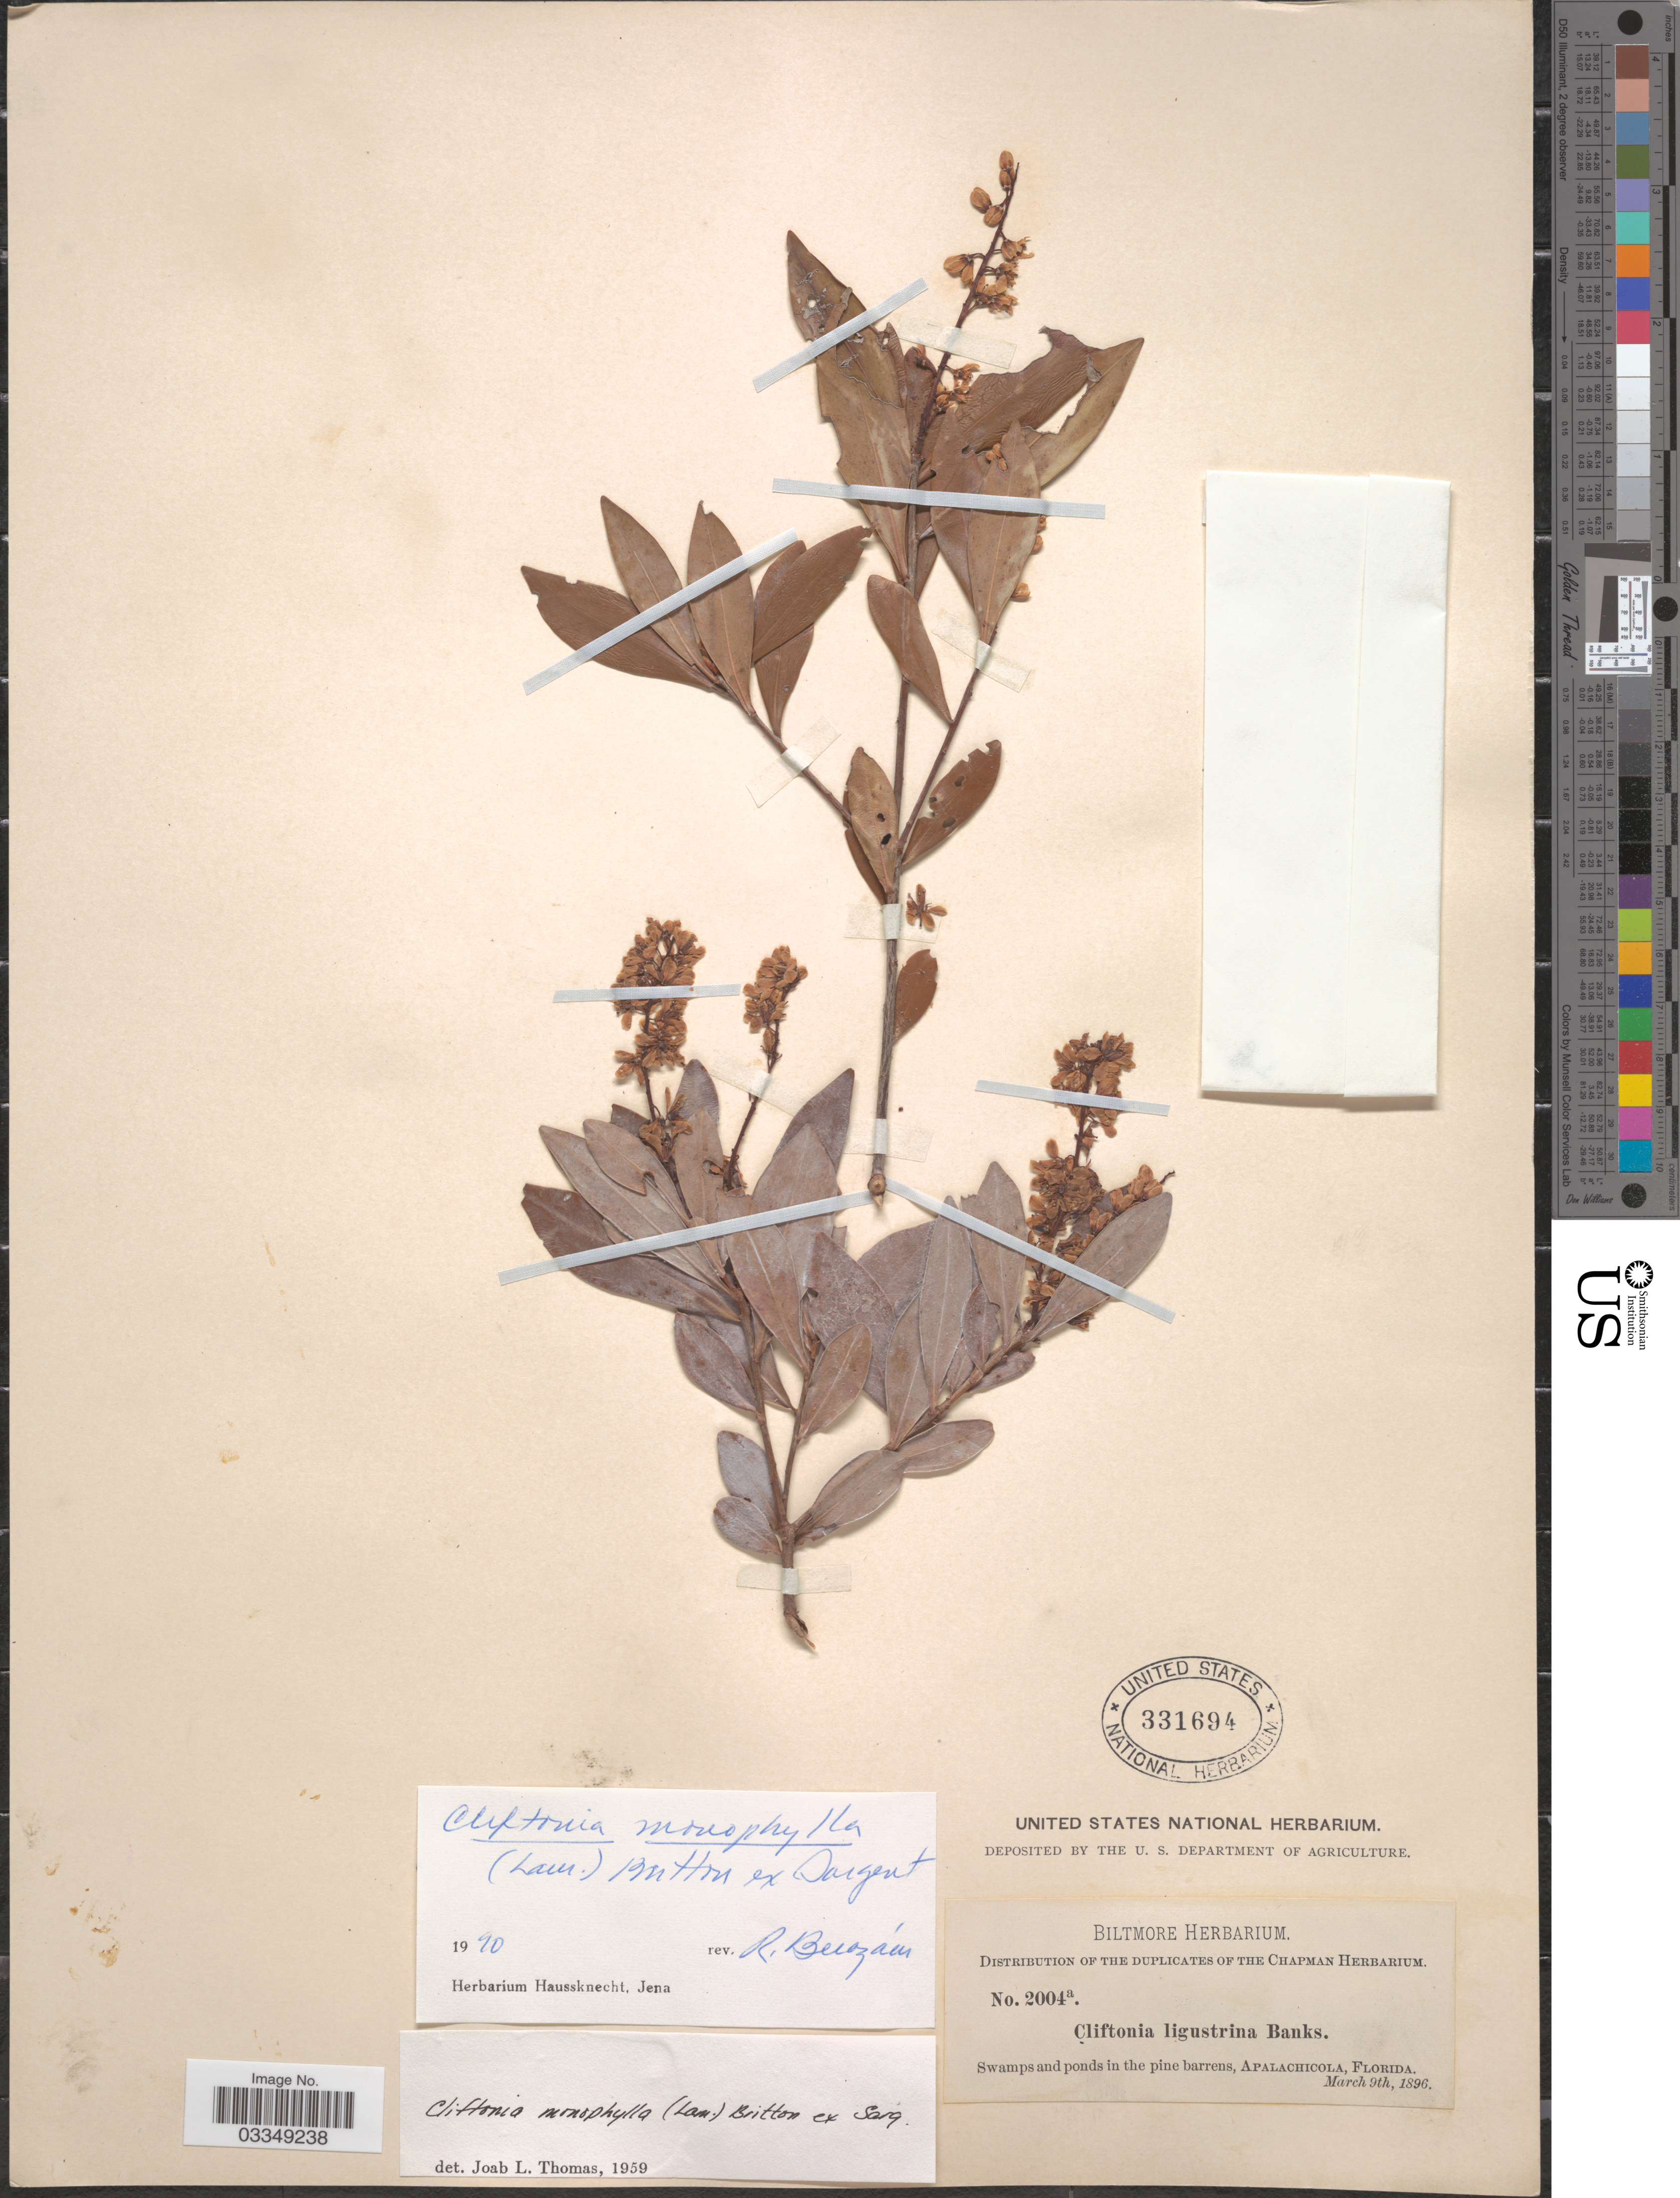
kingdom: Plantae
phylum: Tracheophyta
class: Magnoliopsida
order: Ericales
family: Cyrillaceae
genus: Cliftonia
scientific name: Cliftonia monophylla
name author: (Lam.) Britton ex Sarg.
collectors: ex herb. Biltmore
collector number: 2004a.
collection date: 1896-03-09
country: United States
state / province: Florida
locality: Swamps and ponds in the pine barrens. Apalachicola.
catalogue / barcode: US 331694